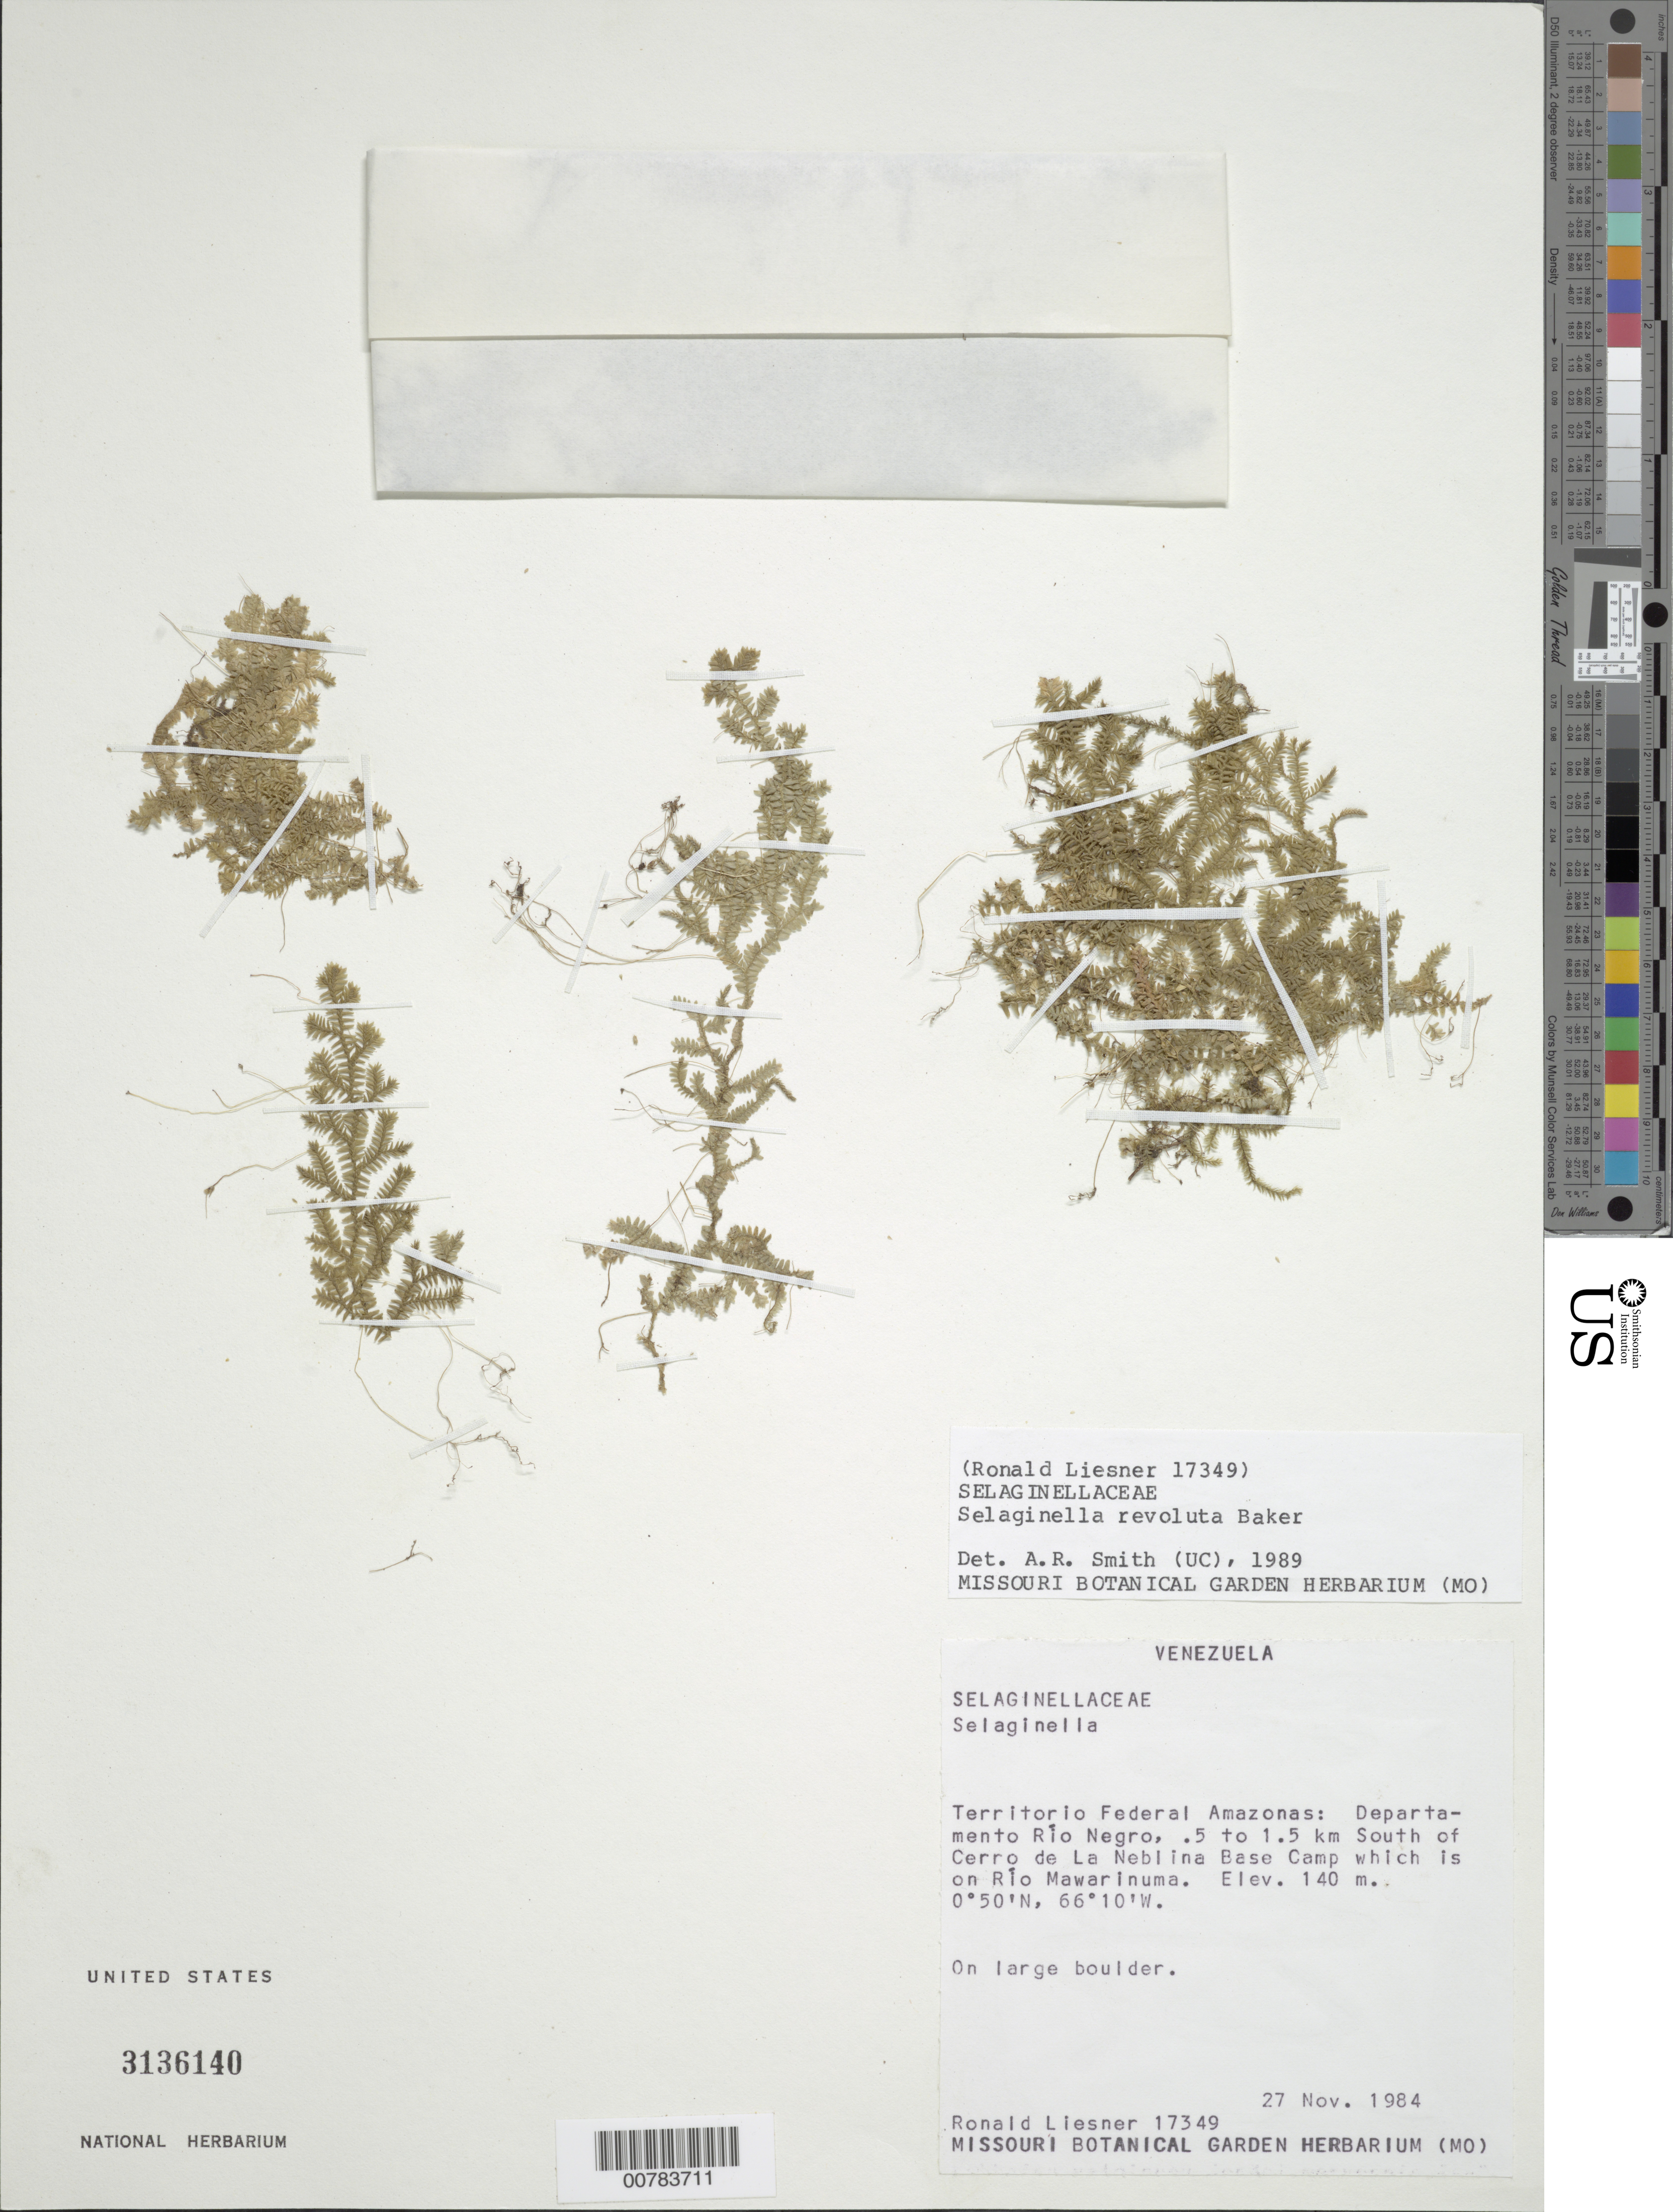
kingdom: Plantae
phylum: Tracheophyta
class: Lycopodiopsida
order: Selaginellales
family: Selaginellaceae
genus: Selaginella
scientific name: Selaginella revoluta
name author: Baker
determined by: Smith, Alan R., (UC)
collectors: R. L. Liesner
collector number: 17349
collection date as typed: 27-Nov-84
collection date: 1984-11-27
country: Venezuela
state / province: Amazonas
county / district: Río Negro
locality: Río Mawarinuma, 0.5-1.5 km S of Cerro de la Neblina Base Camp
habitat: Large boulder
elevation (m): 140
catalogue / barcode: US 3136140